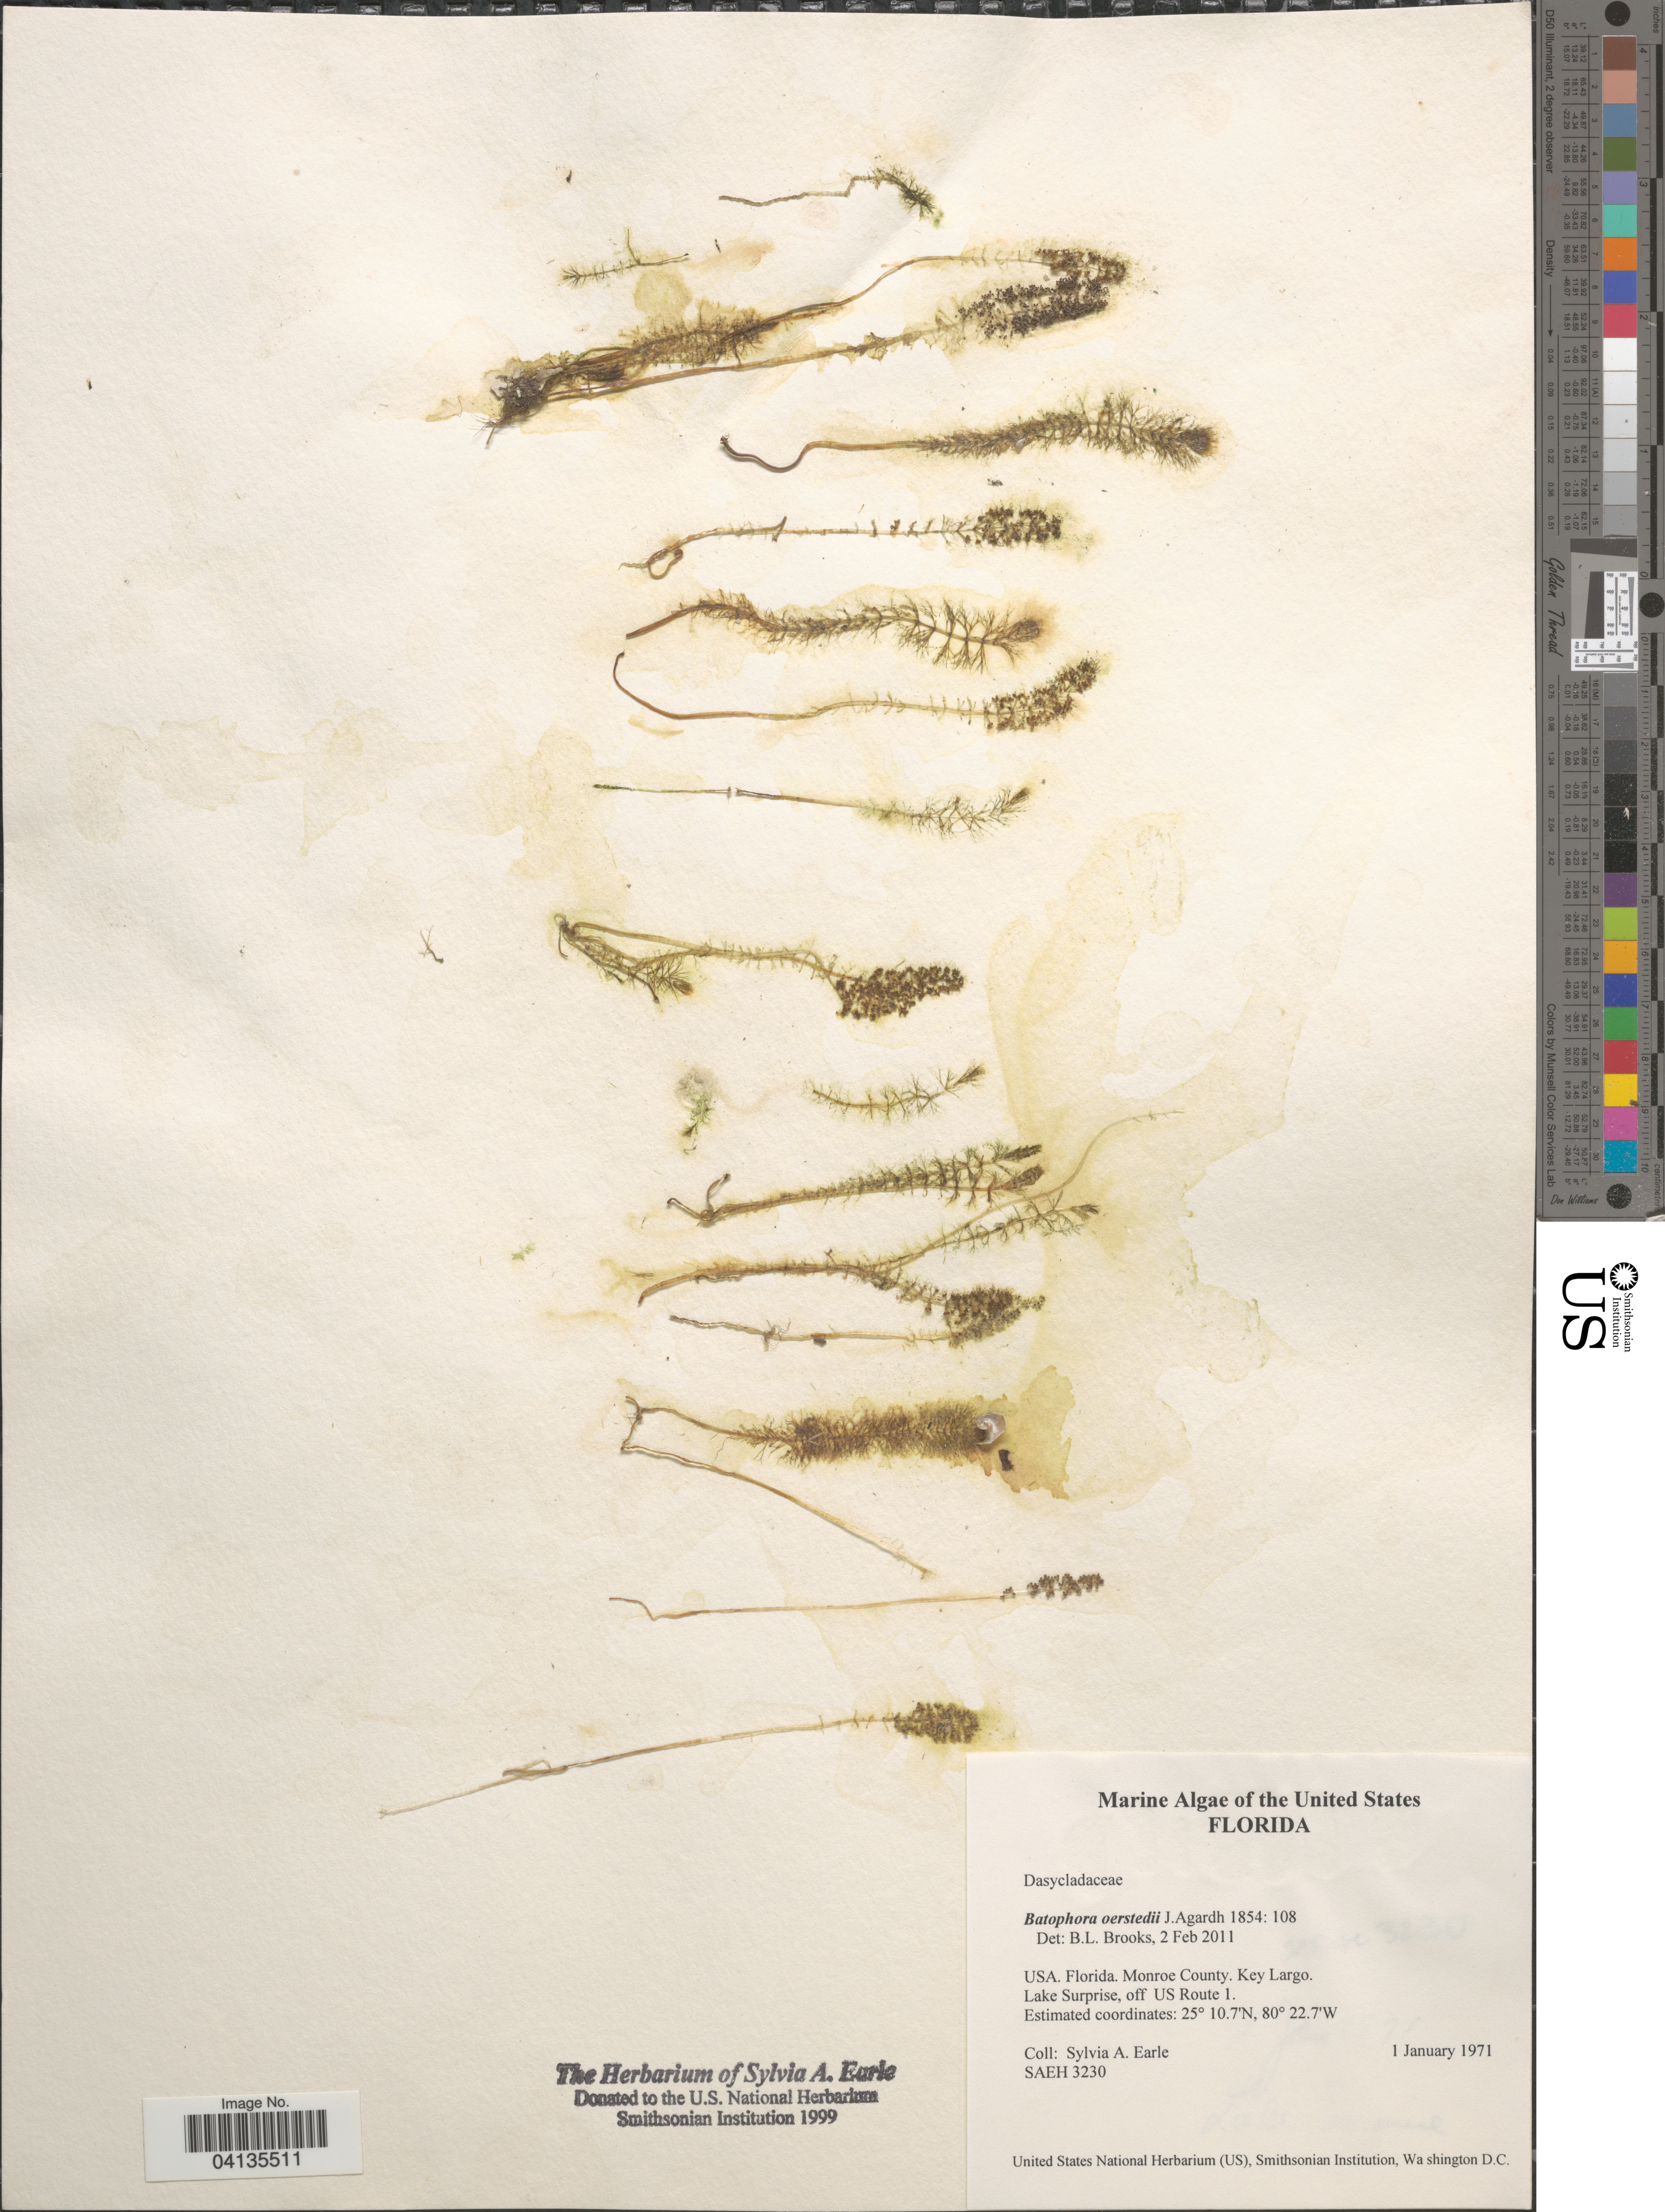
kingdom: Plantae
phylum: Chlorophyta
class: Ulvophyceae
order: Dasycladales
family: Dasycladaceae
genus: Batophora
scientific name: Batophora oerstedii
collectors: S. A. Earle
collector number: SAEH3230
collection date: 1971-01-01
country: United States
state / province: Florida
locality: Monroe County. Key Largo. Lake Surprise, off US Route 1.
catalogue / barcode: US 329128